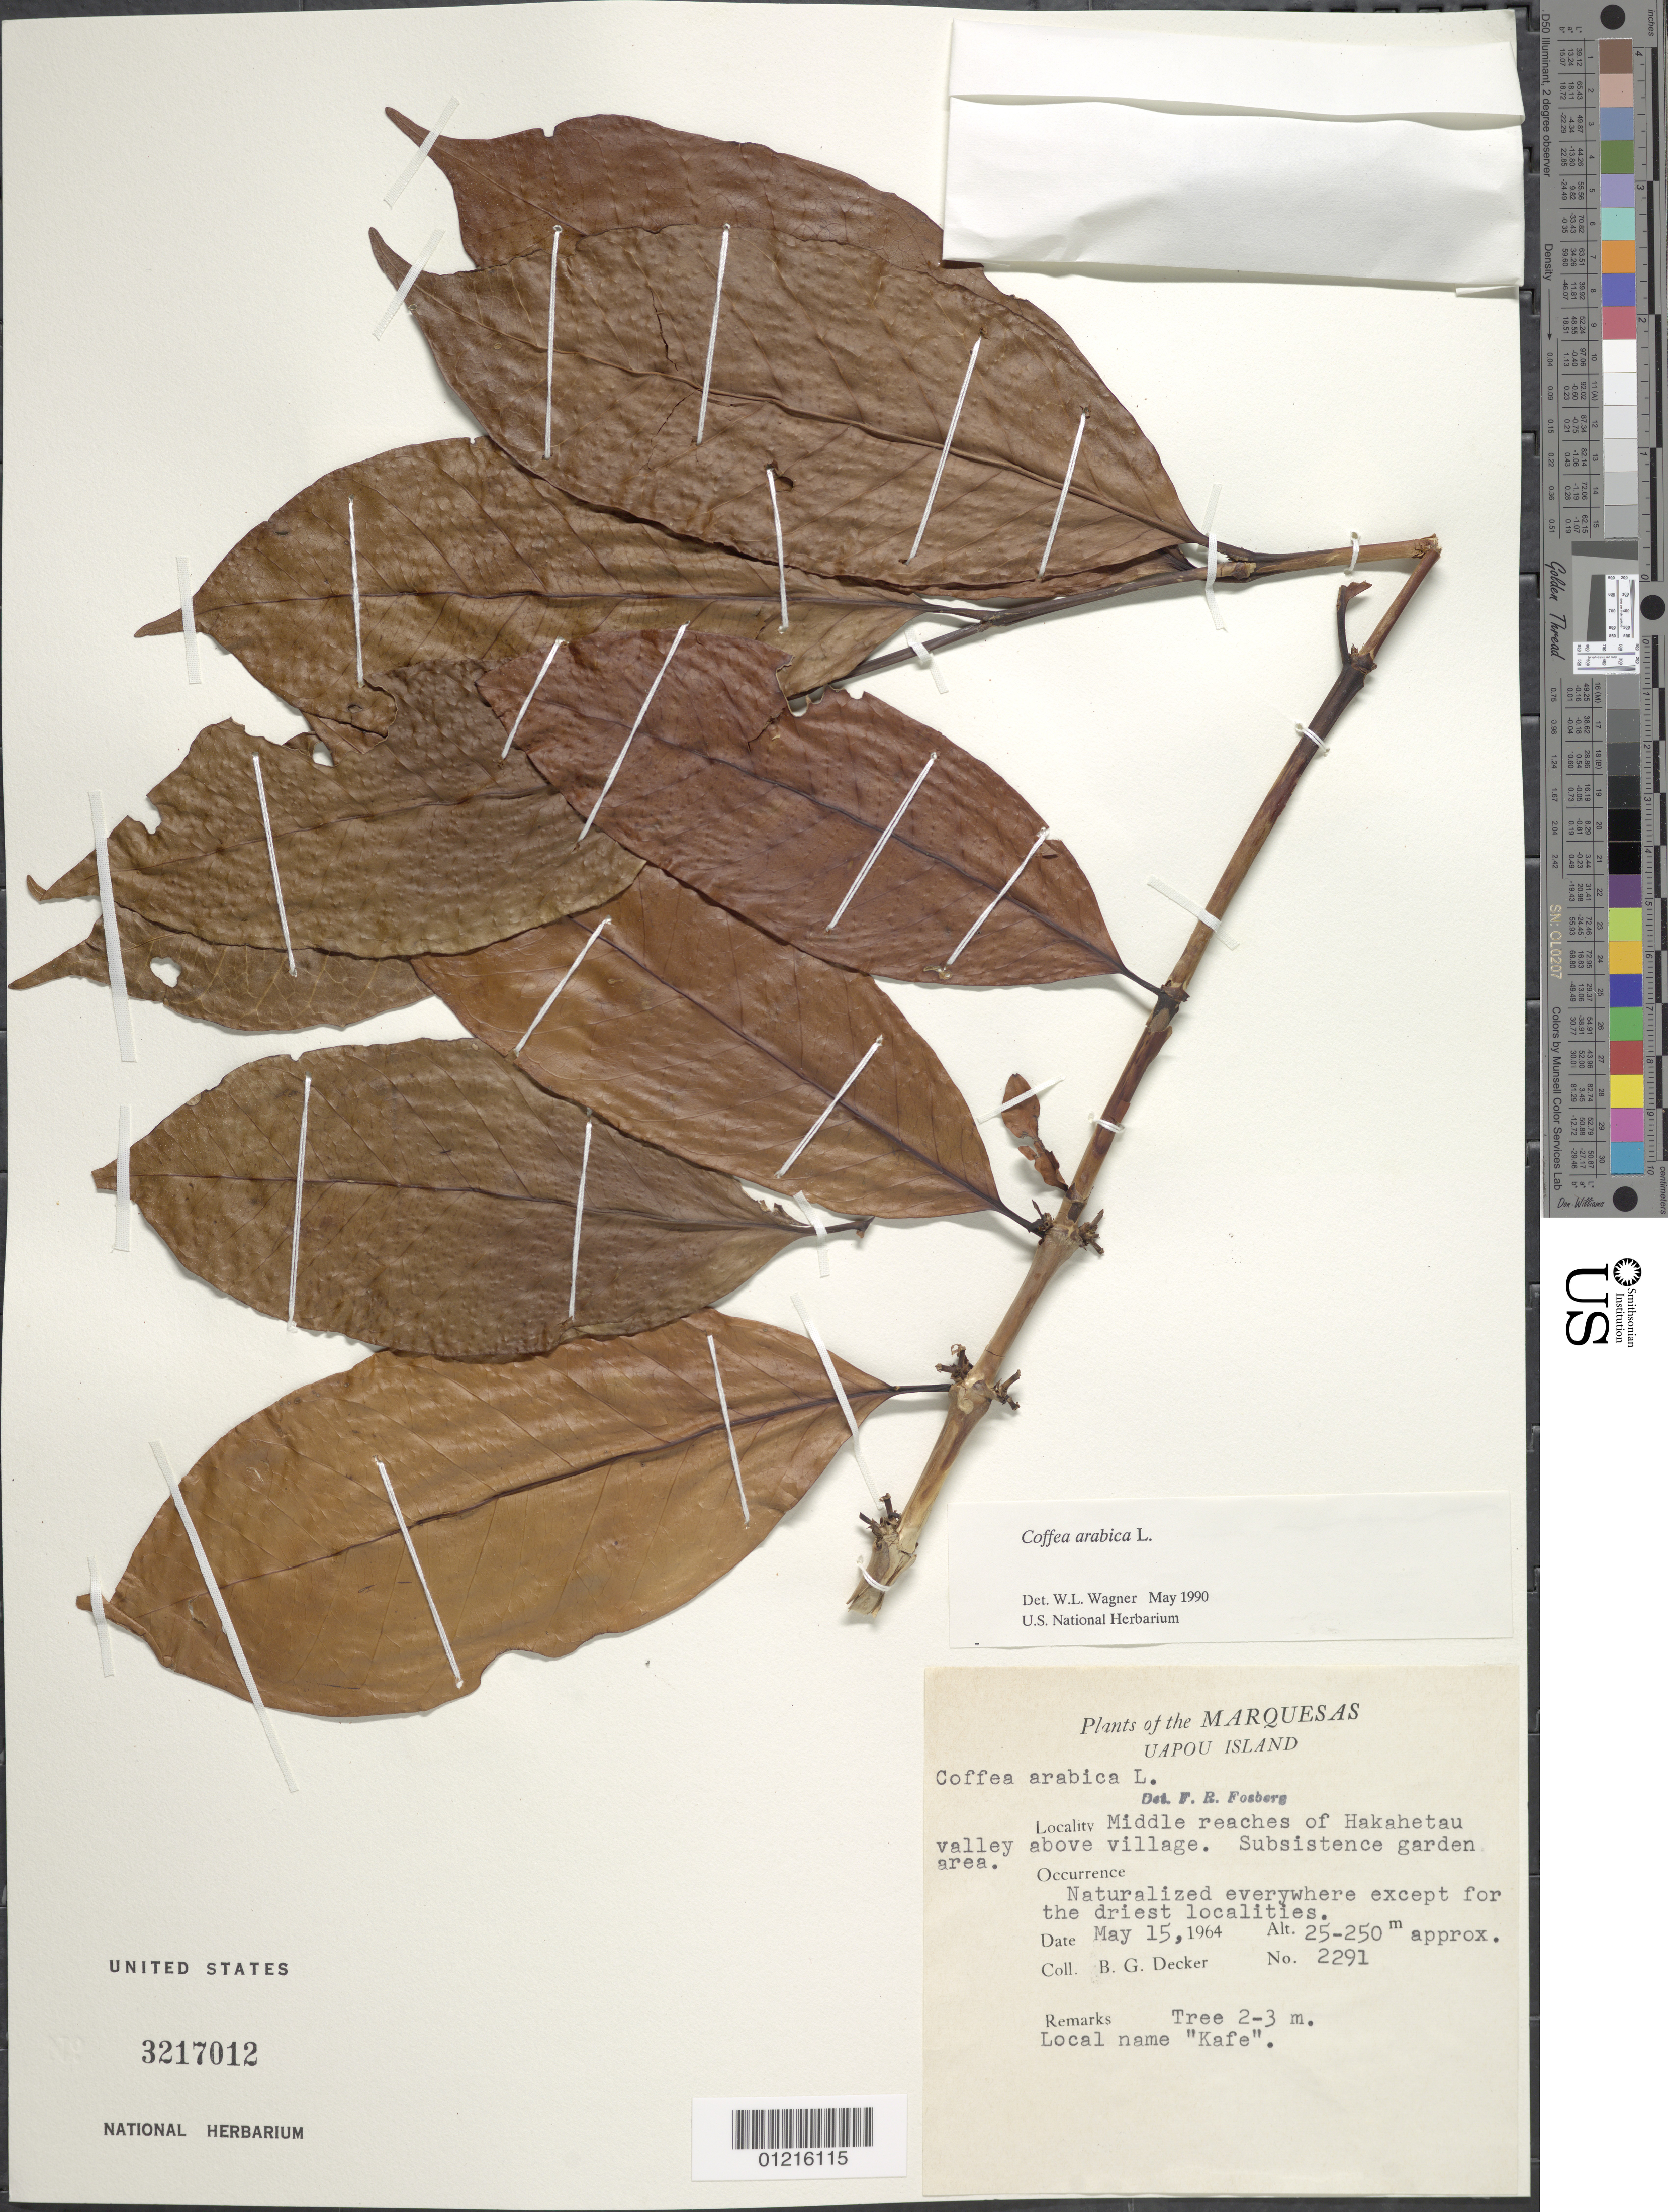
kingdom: Plantae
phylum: Tracheophyta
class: Magnoliopsida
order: Gentianales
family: Rubiaceae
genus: Coffea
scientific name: Coffea arabica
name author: L.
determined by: Wagner, W. L., (BOT), Smithsonian Institution - National Museum of Natural History (UNITED STATES)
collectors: B. G. Decker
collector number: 2291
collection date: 1964-05-15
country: French Polynesia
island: Ua Pou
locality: middle reaches of Hakahetau Valley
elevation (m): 25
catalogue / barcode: US 3217012